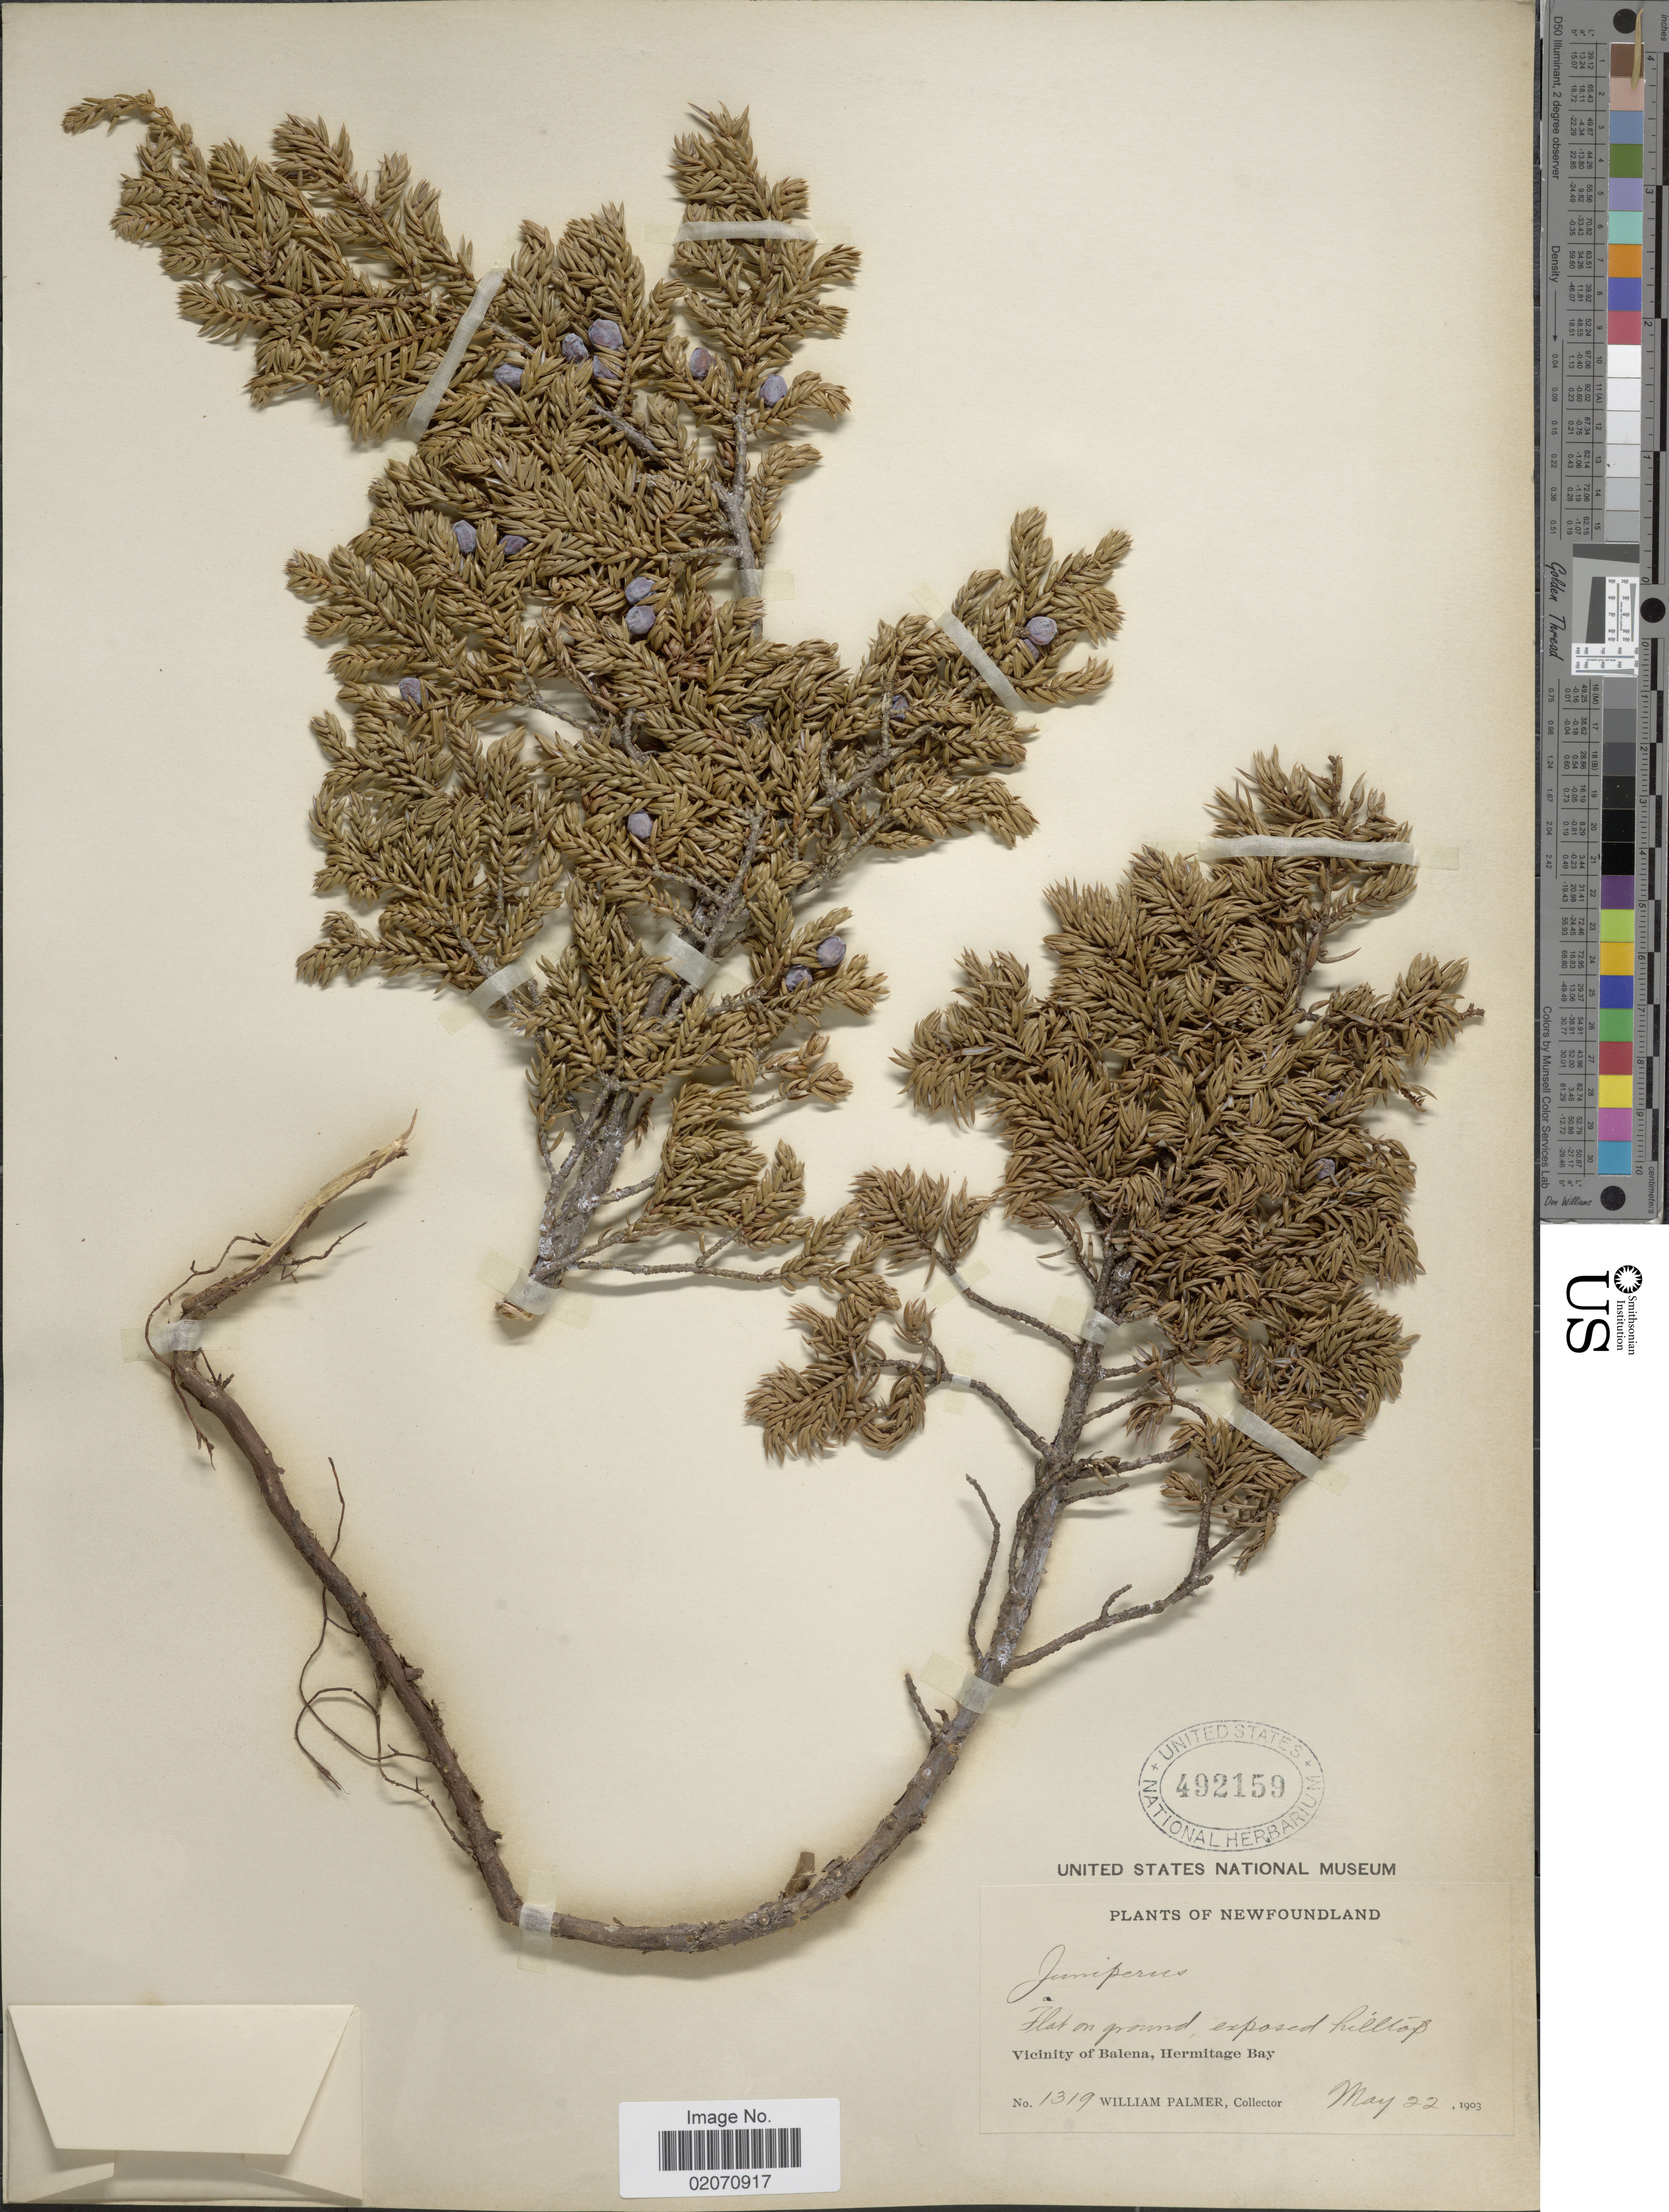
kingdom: Plantae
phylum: Tracheophyta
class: Pinopsida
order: Pinales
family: Cupressaceae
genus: Juniperus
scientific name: Juniperus communis subsp. nana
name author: (Willd.) Syme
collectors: W. Palmer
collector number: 1319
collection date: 1903-05-22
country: Canada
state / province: Newfoundland and Labrador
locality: Vicinity of Balena, Hermitage Bay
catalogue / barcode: US 492159